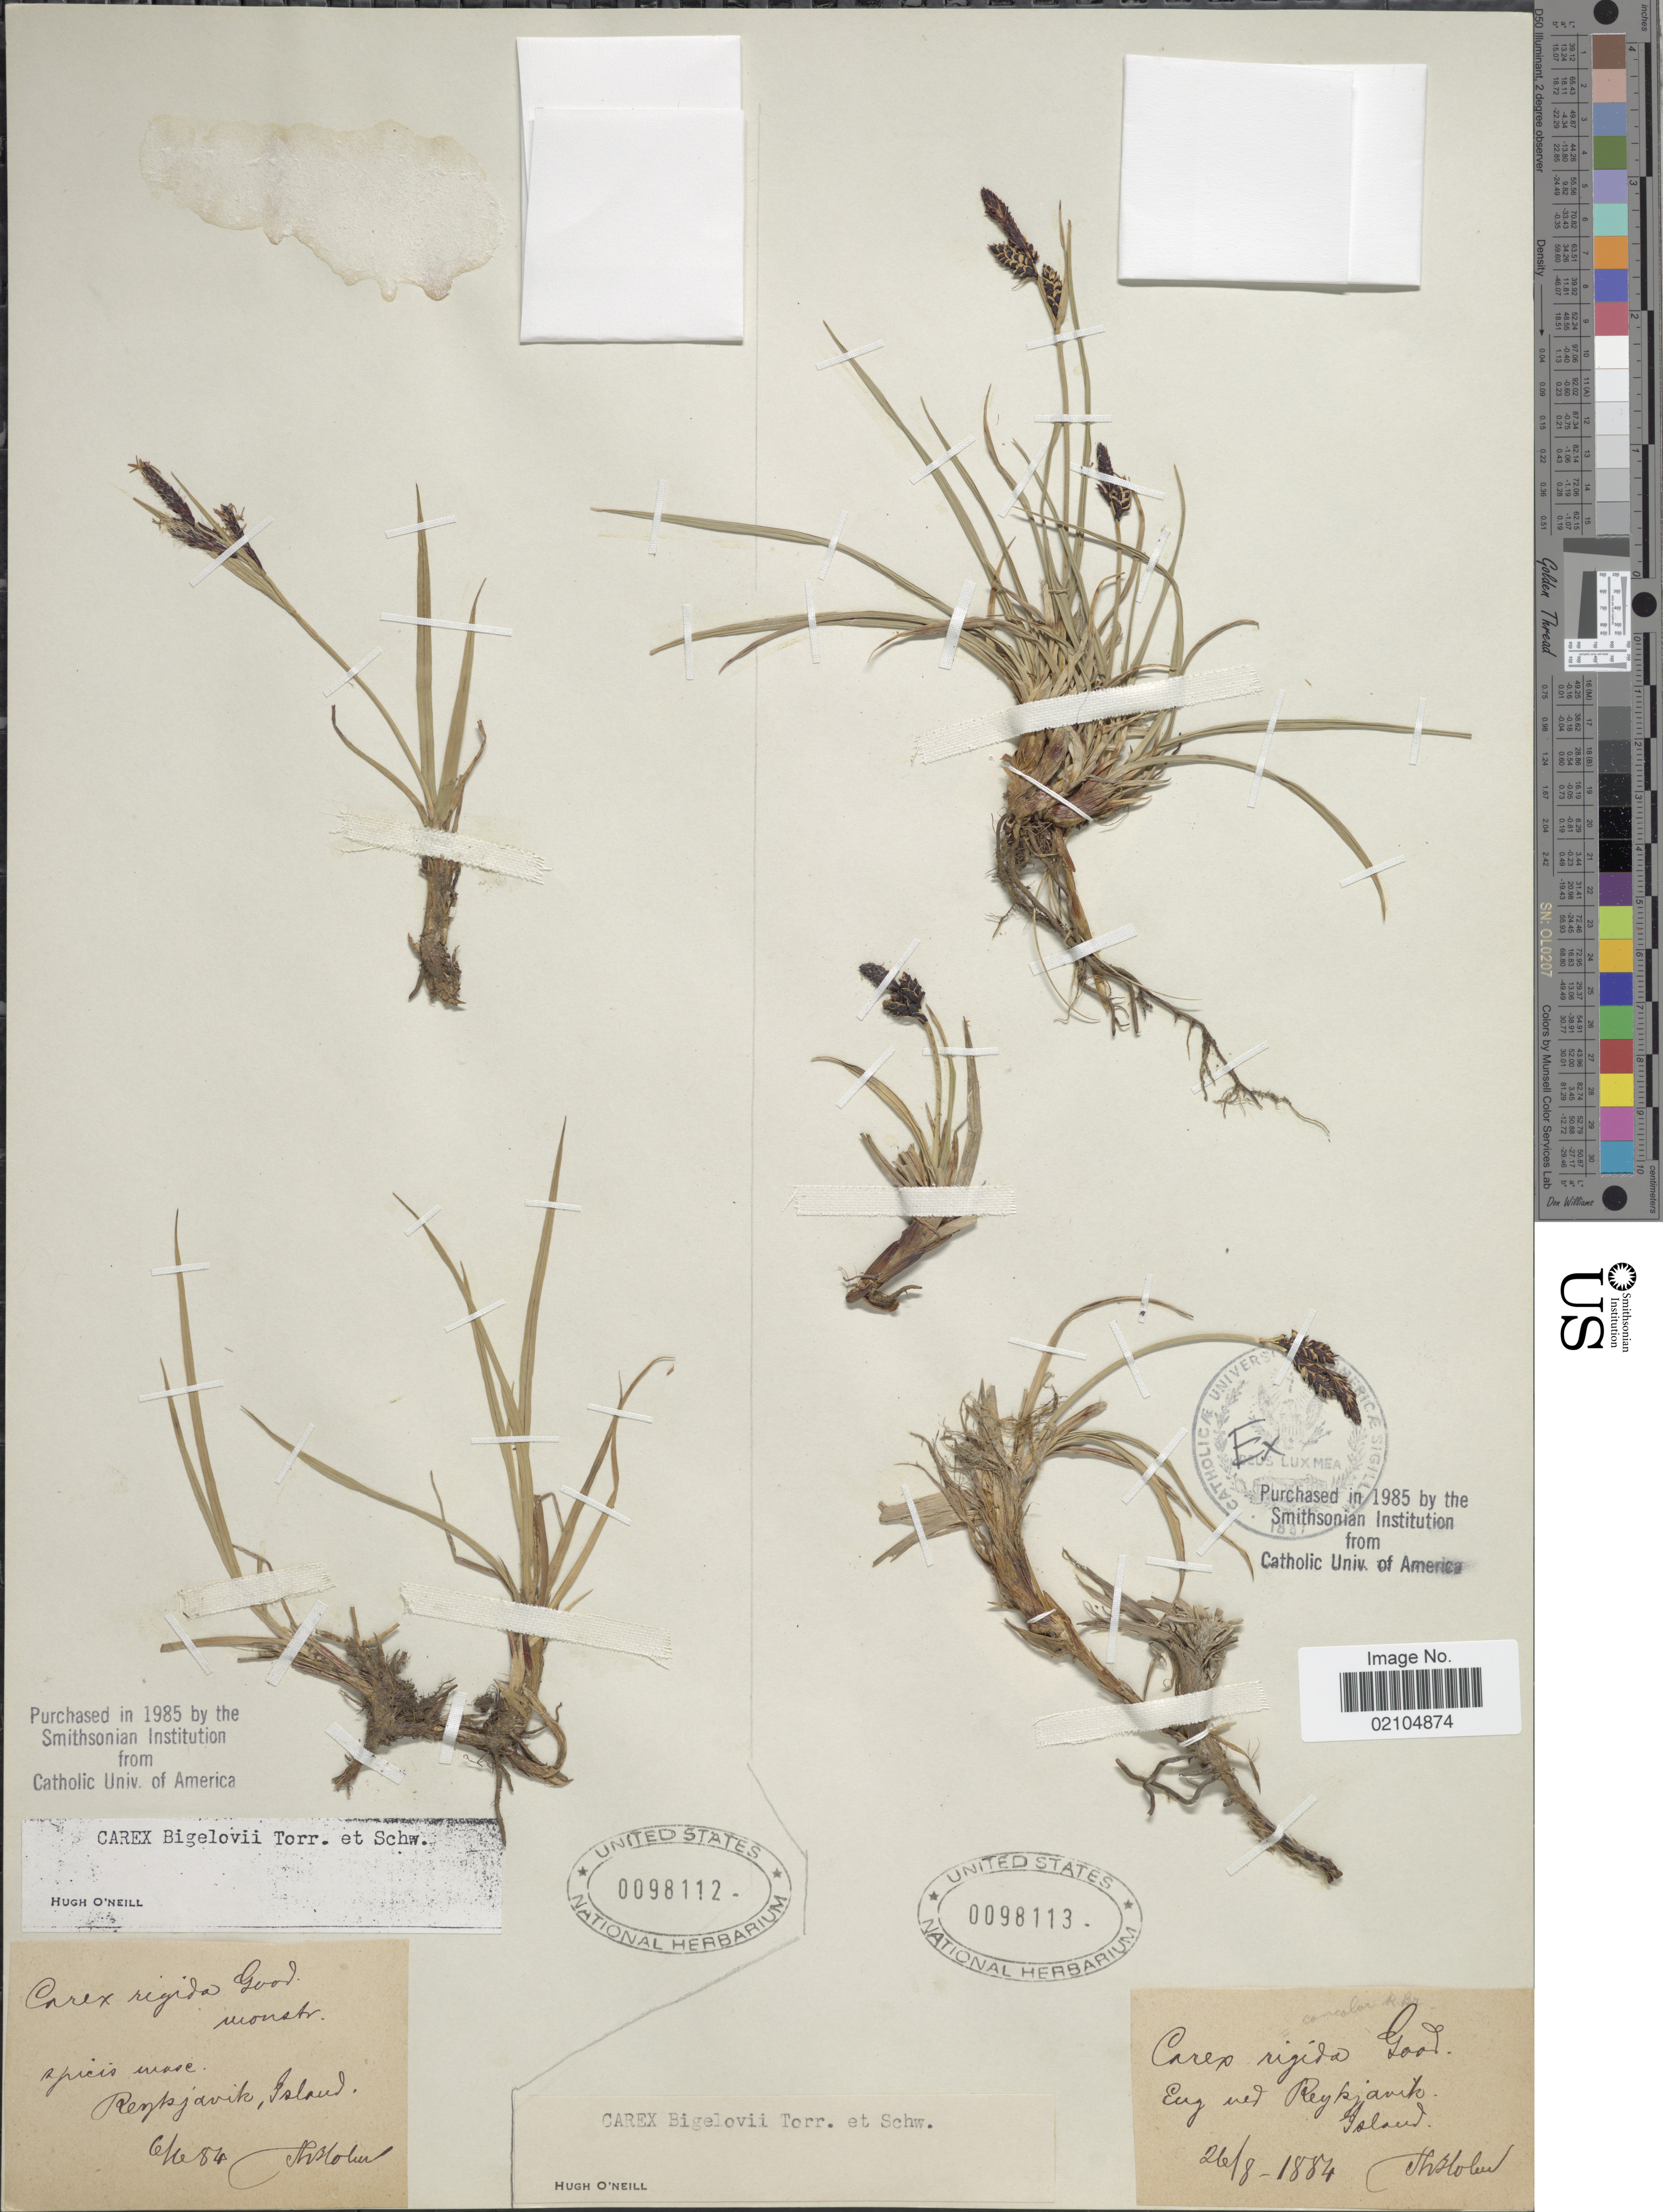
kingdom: Plantae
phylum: Tracheophyta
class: Liliopsida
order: Poales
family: Cyperaceae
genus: Carex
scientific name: Carex bigelowii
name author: Torr. ex Schwein.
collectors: T. Holm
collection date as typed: Transcribed d/m/y: 6/6/84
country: Iceland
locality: Reykjavik, Island.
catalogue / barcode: US 98112